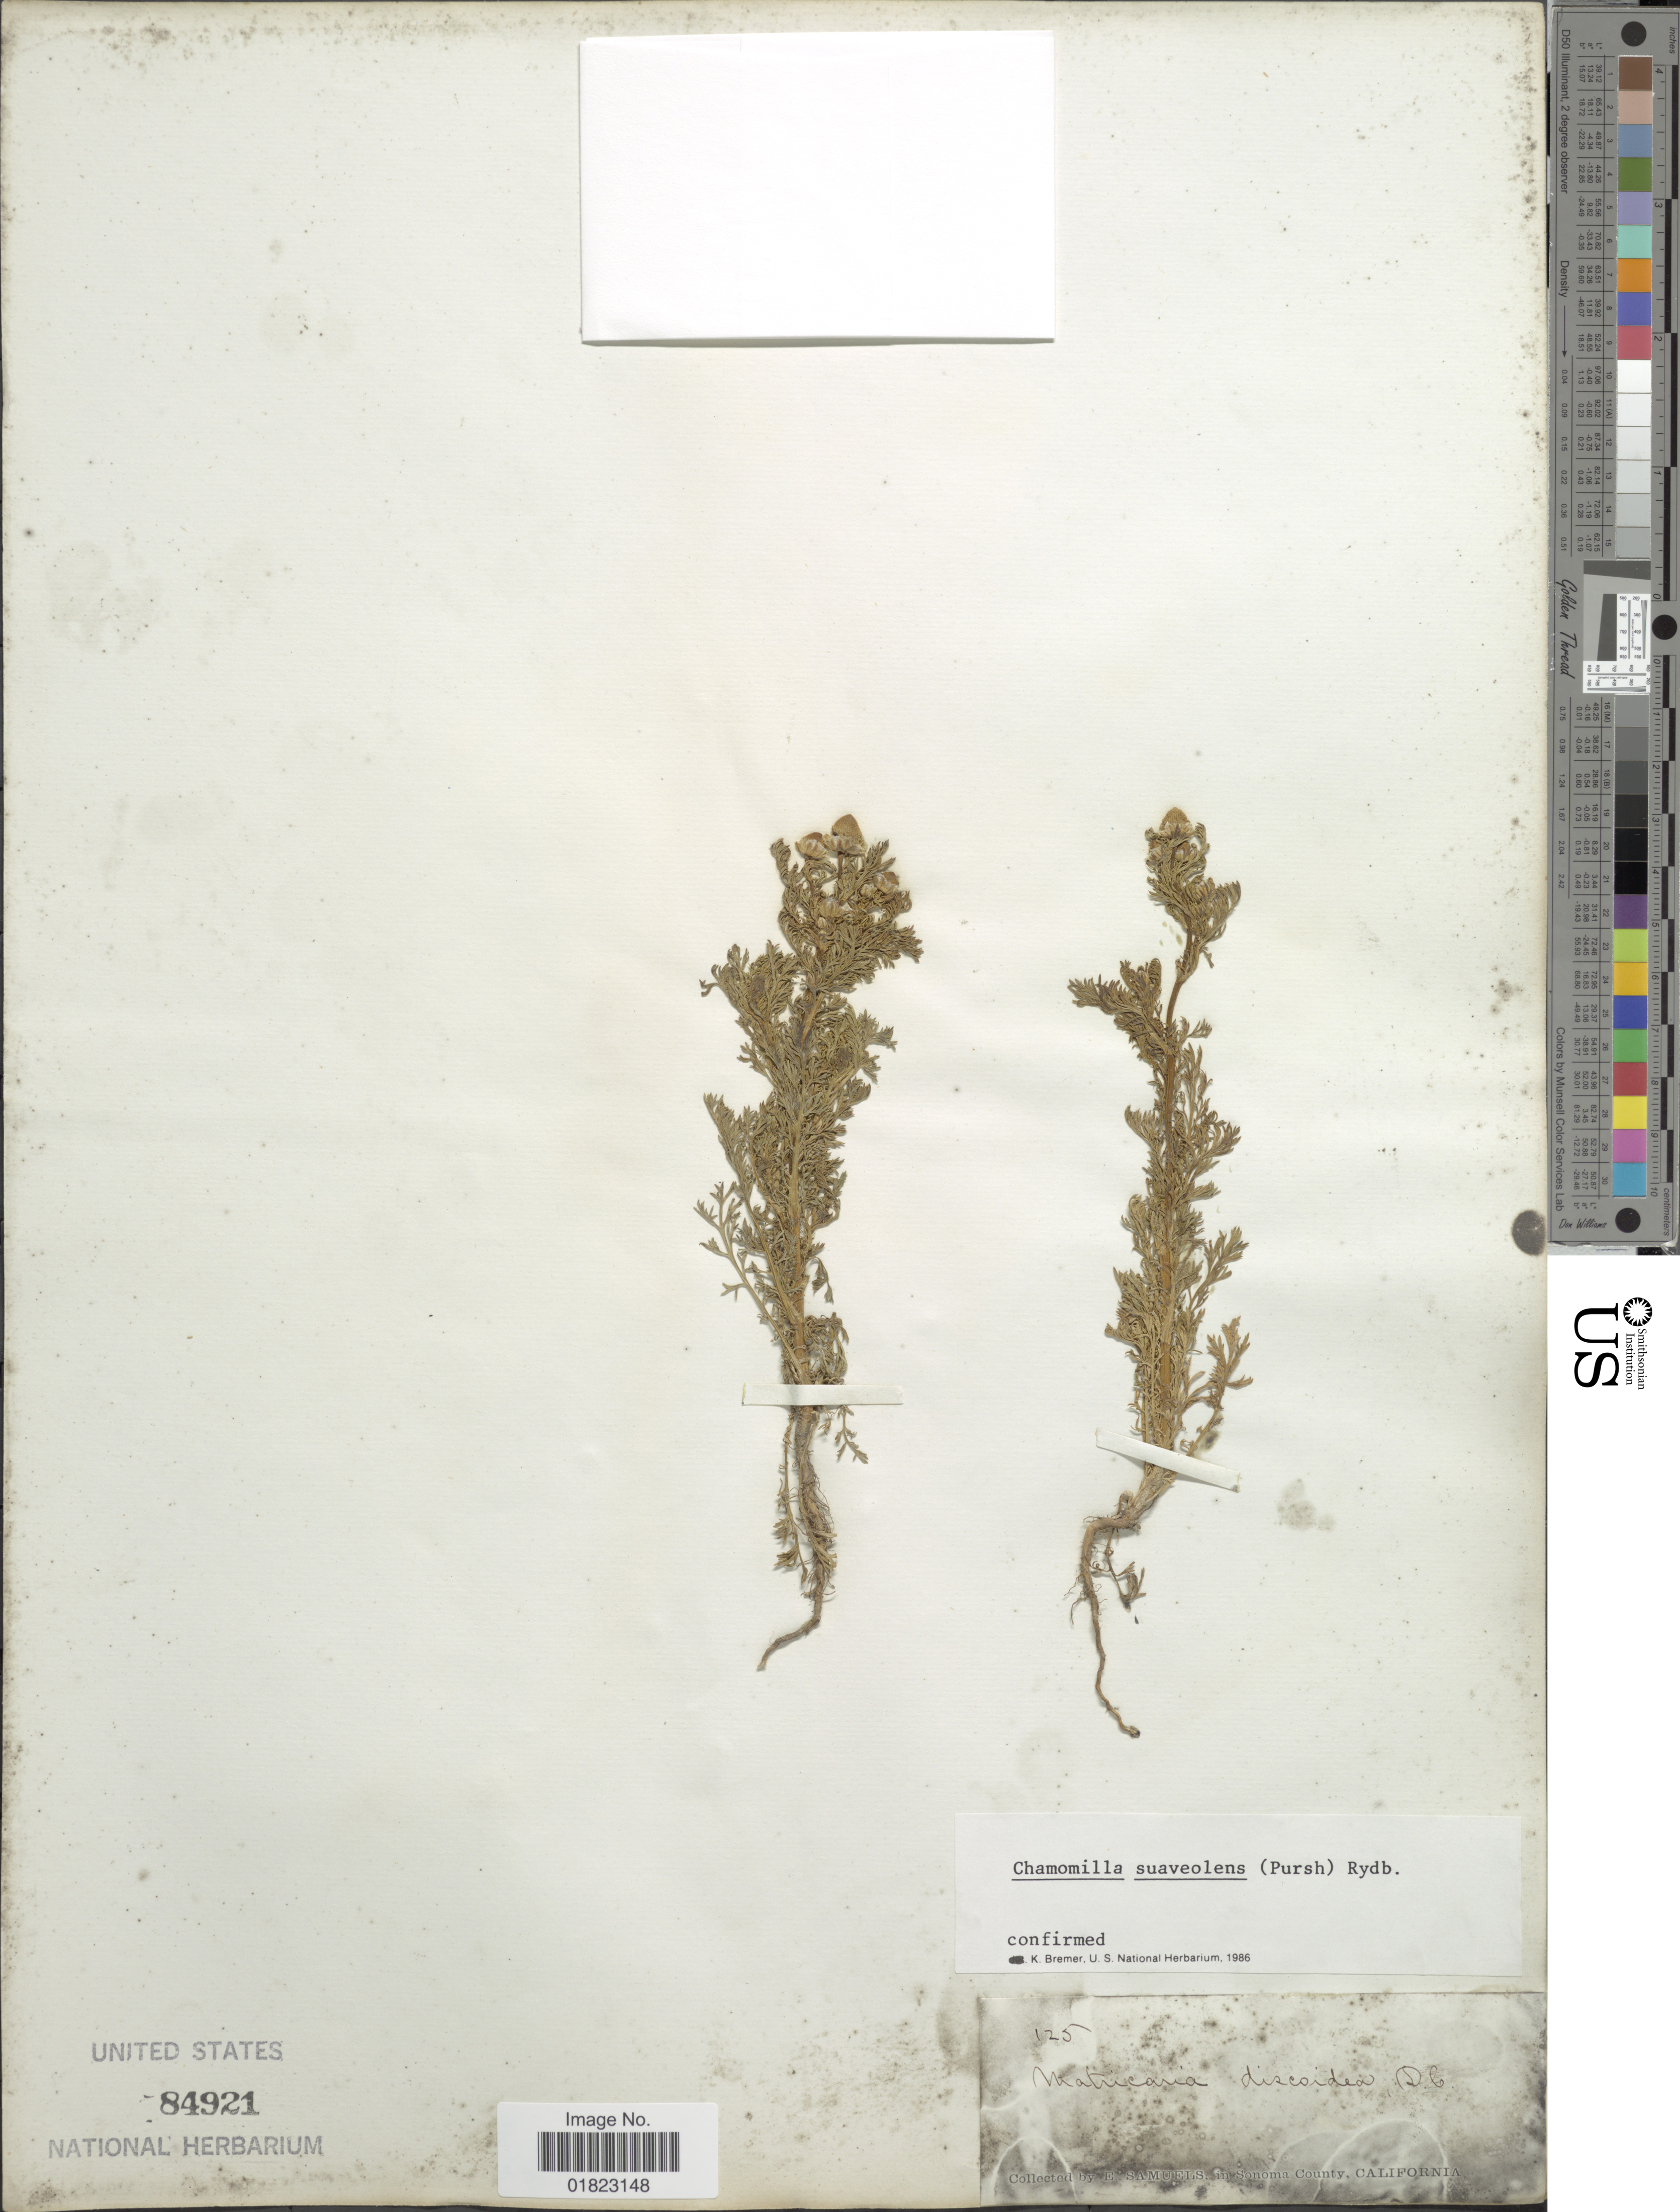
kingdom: Plantae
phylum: Tracheophyta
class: Magnoliopsida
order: Asterales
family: Asteraceae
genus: Matricaria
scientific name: Matricaria matricarioides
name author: (Less.) Porter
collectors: E. Samuels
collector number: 125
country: United States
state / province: California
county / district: Sonoma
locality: In Sonomo County, California.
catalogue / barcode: US 84921